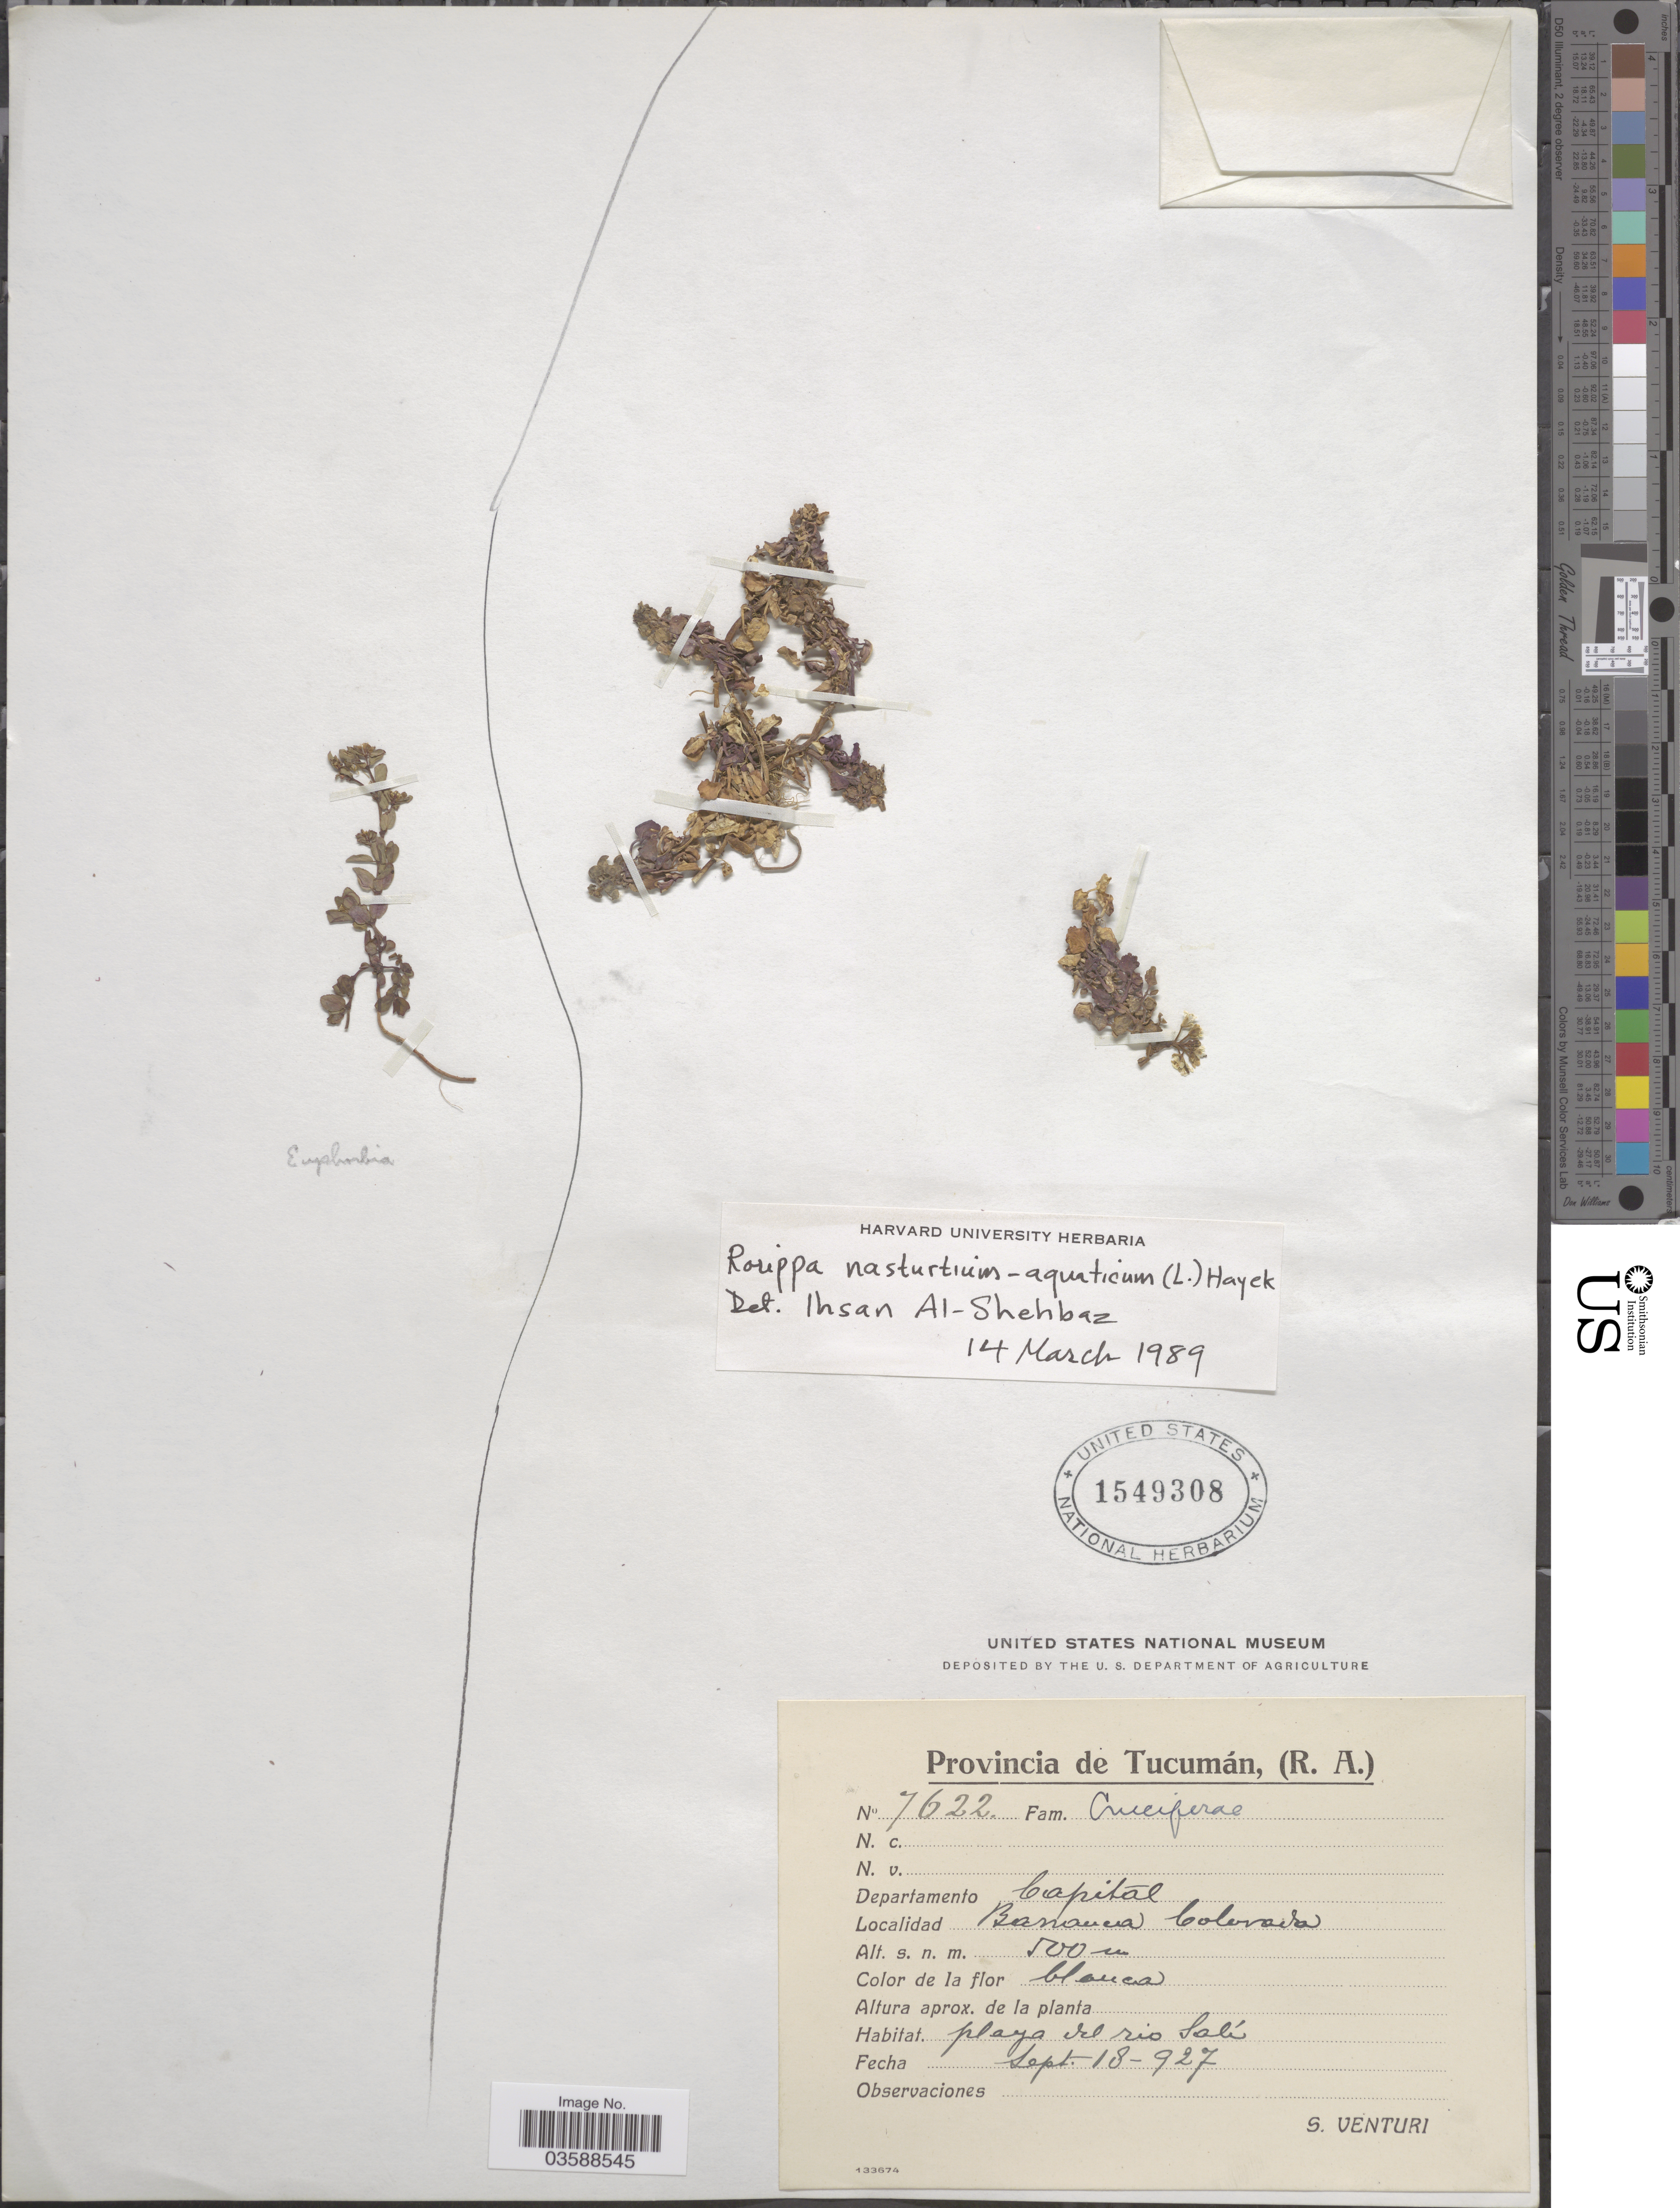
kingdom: Plantae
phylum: Tracheophyta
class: Magnoliopsida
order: Brassicales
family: Brassicaceae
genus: Nasturtium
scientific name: Nasturtium officinale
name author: R. Br.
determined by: Strong, M. T., (US), Smithsonian Institution - National Museum of Natural History (UNITED STATES)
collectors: S. Venturi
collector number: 7622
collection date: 1927-09-18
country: Argentina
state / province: Tucuman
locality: Departamento Capital. Barranca Colorada.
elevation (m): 500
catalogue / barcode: US 1549308